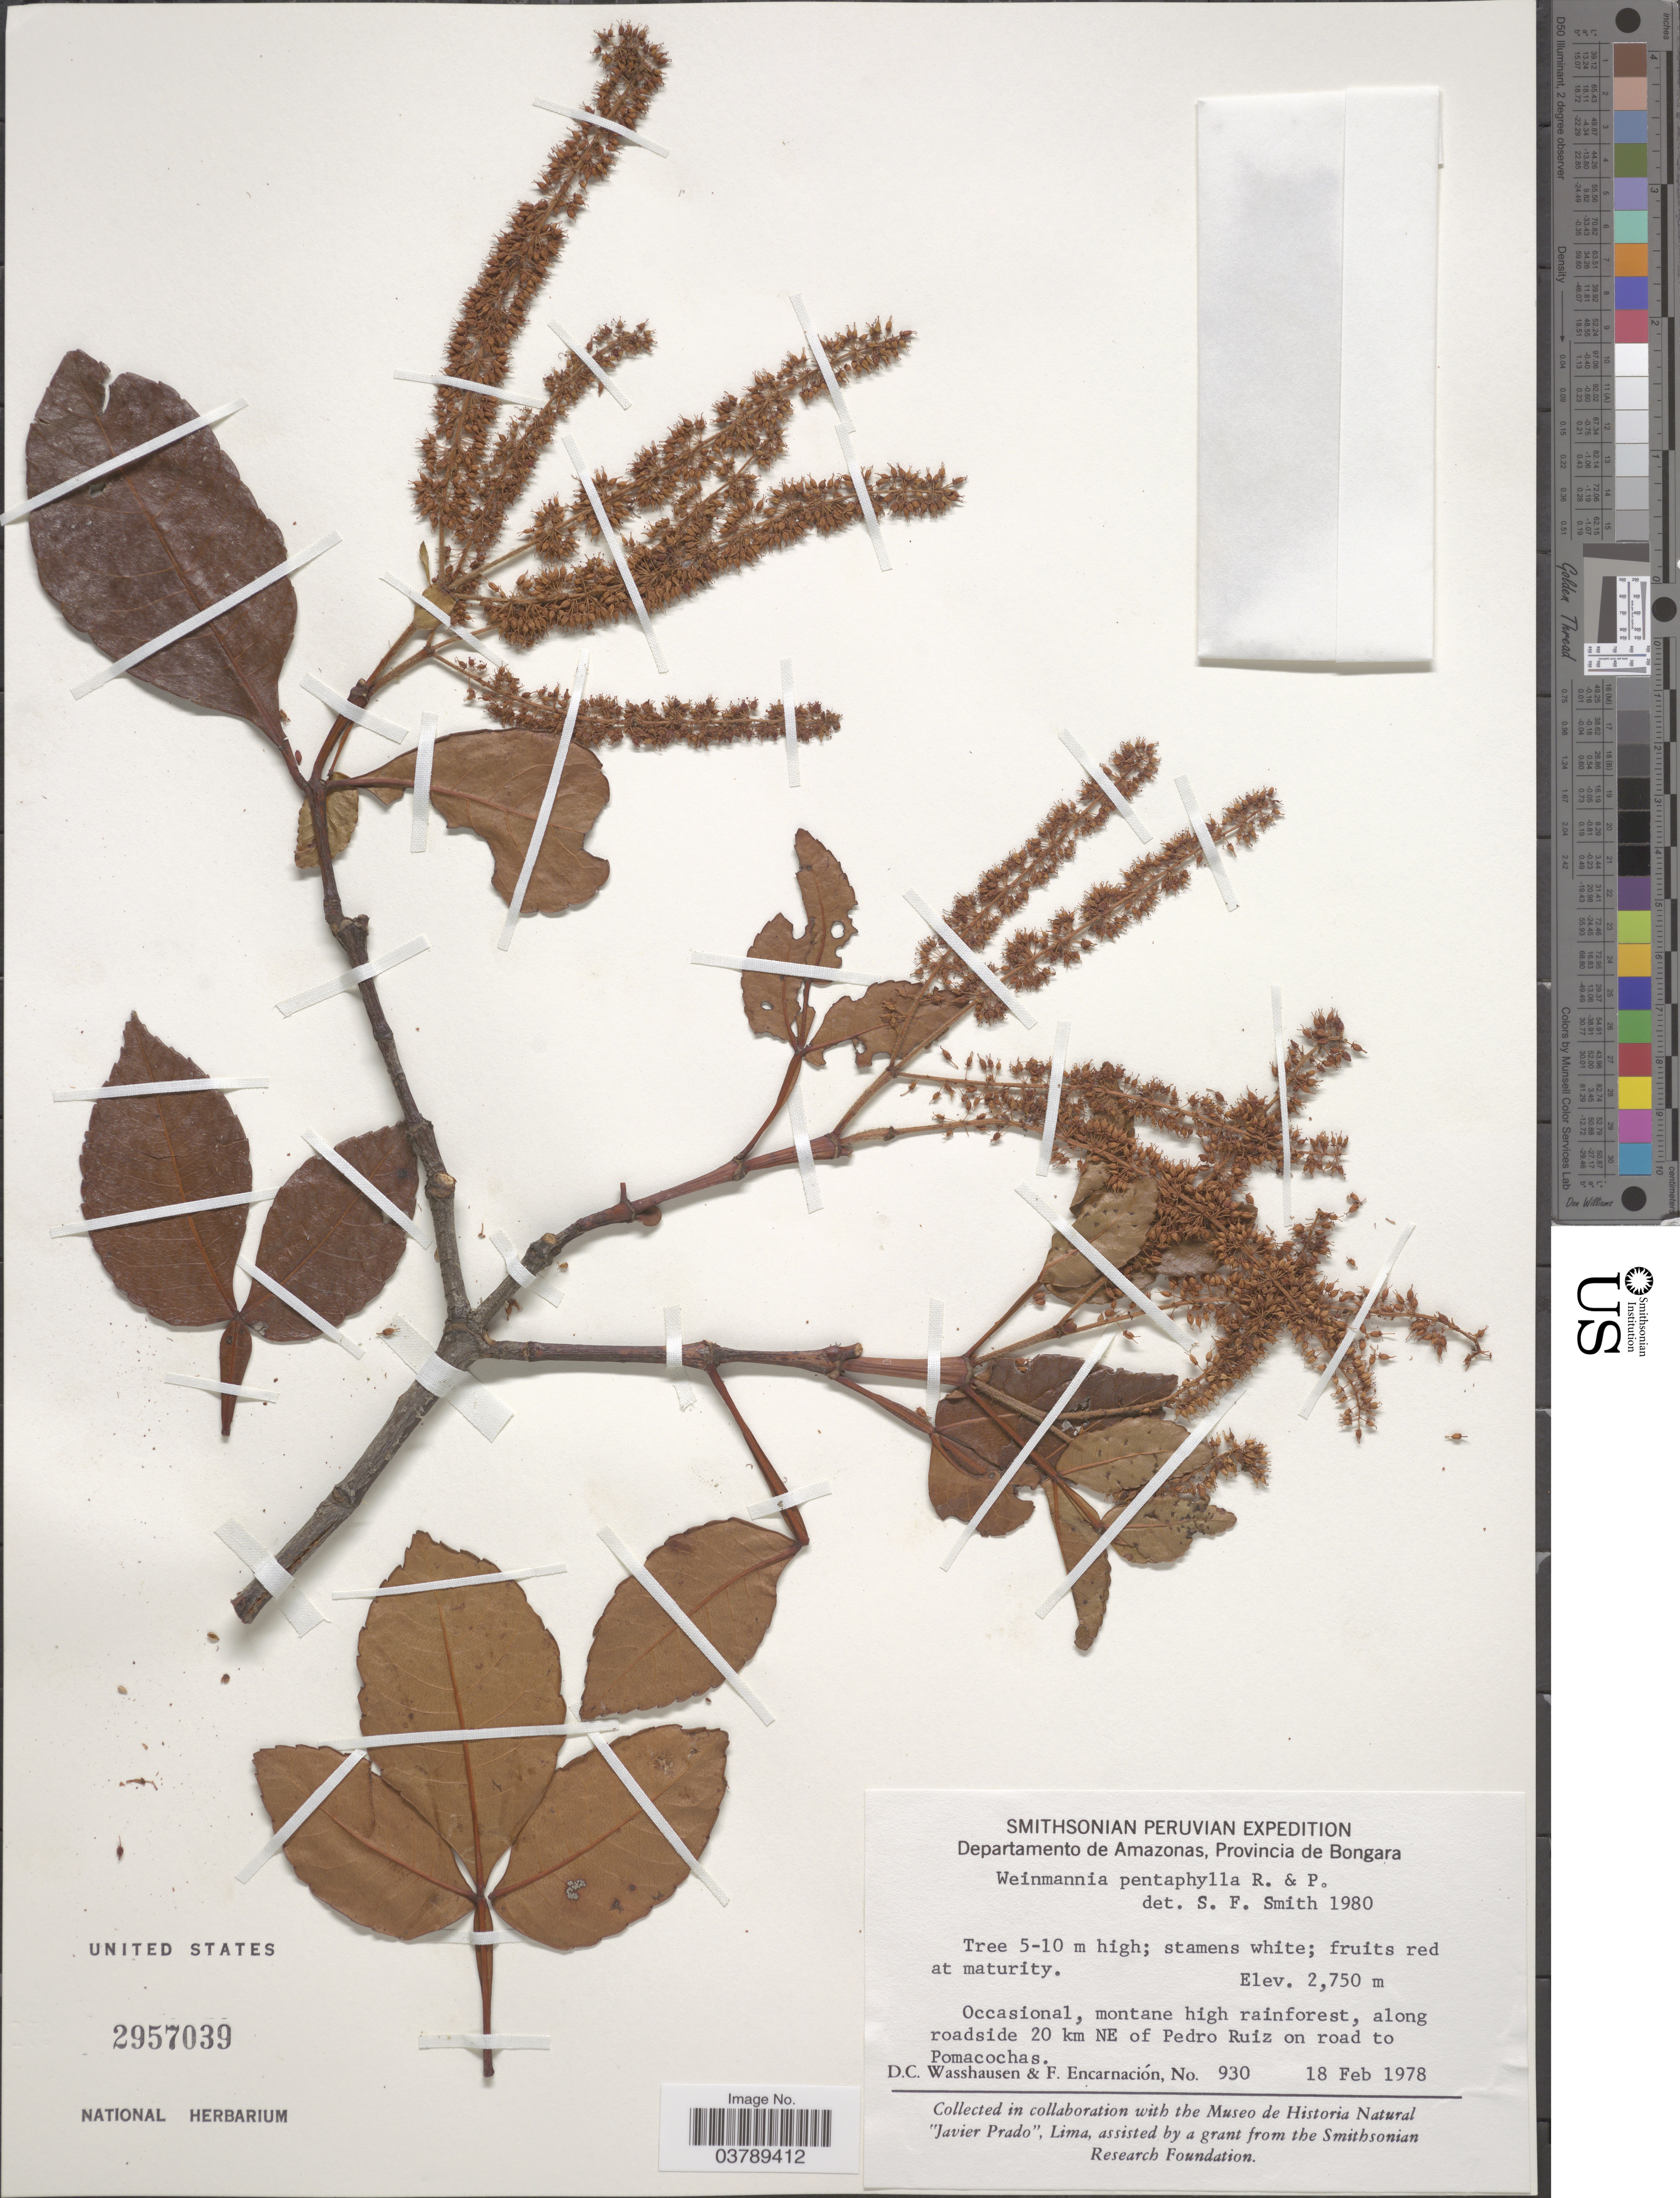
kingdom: Plantae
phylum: Tracheophyta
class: Magnoliopsida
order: Oxalidales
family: Cunoniaceae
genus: Weinmannia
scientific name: Weinmannia pentaphylla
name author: Ruiz & Pav.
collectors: D. C. Wasshausen & F. Encarnación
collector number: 930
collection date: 1978-02-18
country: Peru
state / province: Amazonas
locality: Departamento de Amazonas, Provincia de Bongara. Along roadside 20 km NE of Pedro Ruiz on road to Pomacochas.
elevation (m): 2750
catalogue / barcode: US 2957039